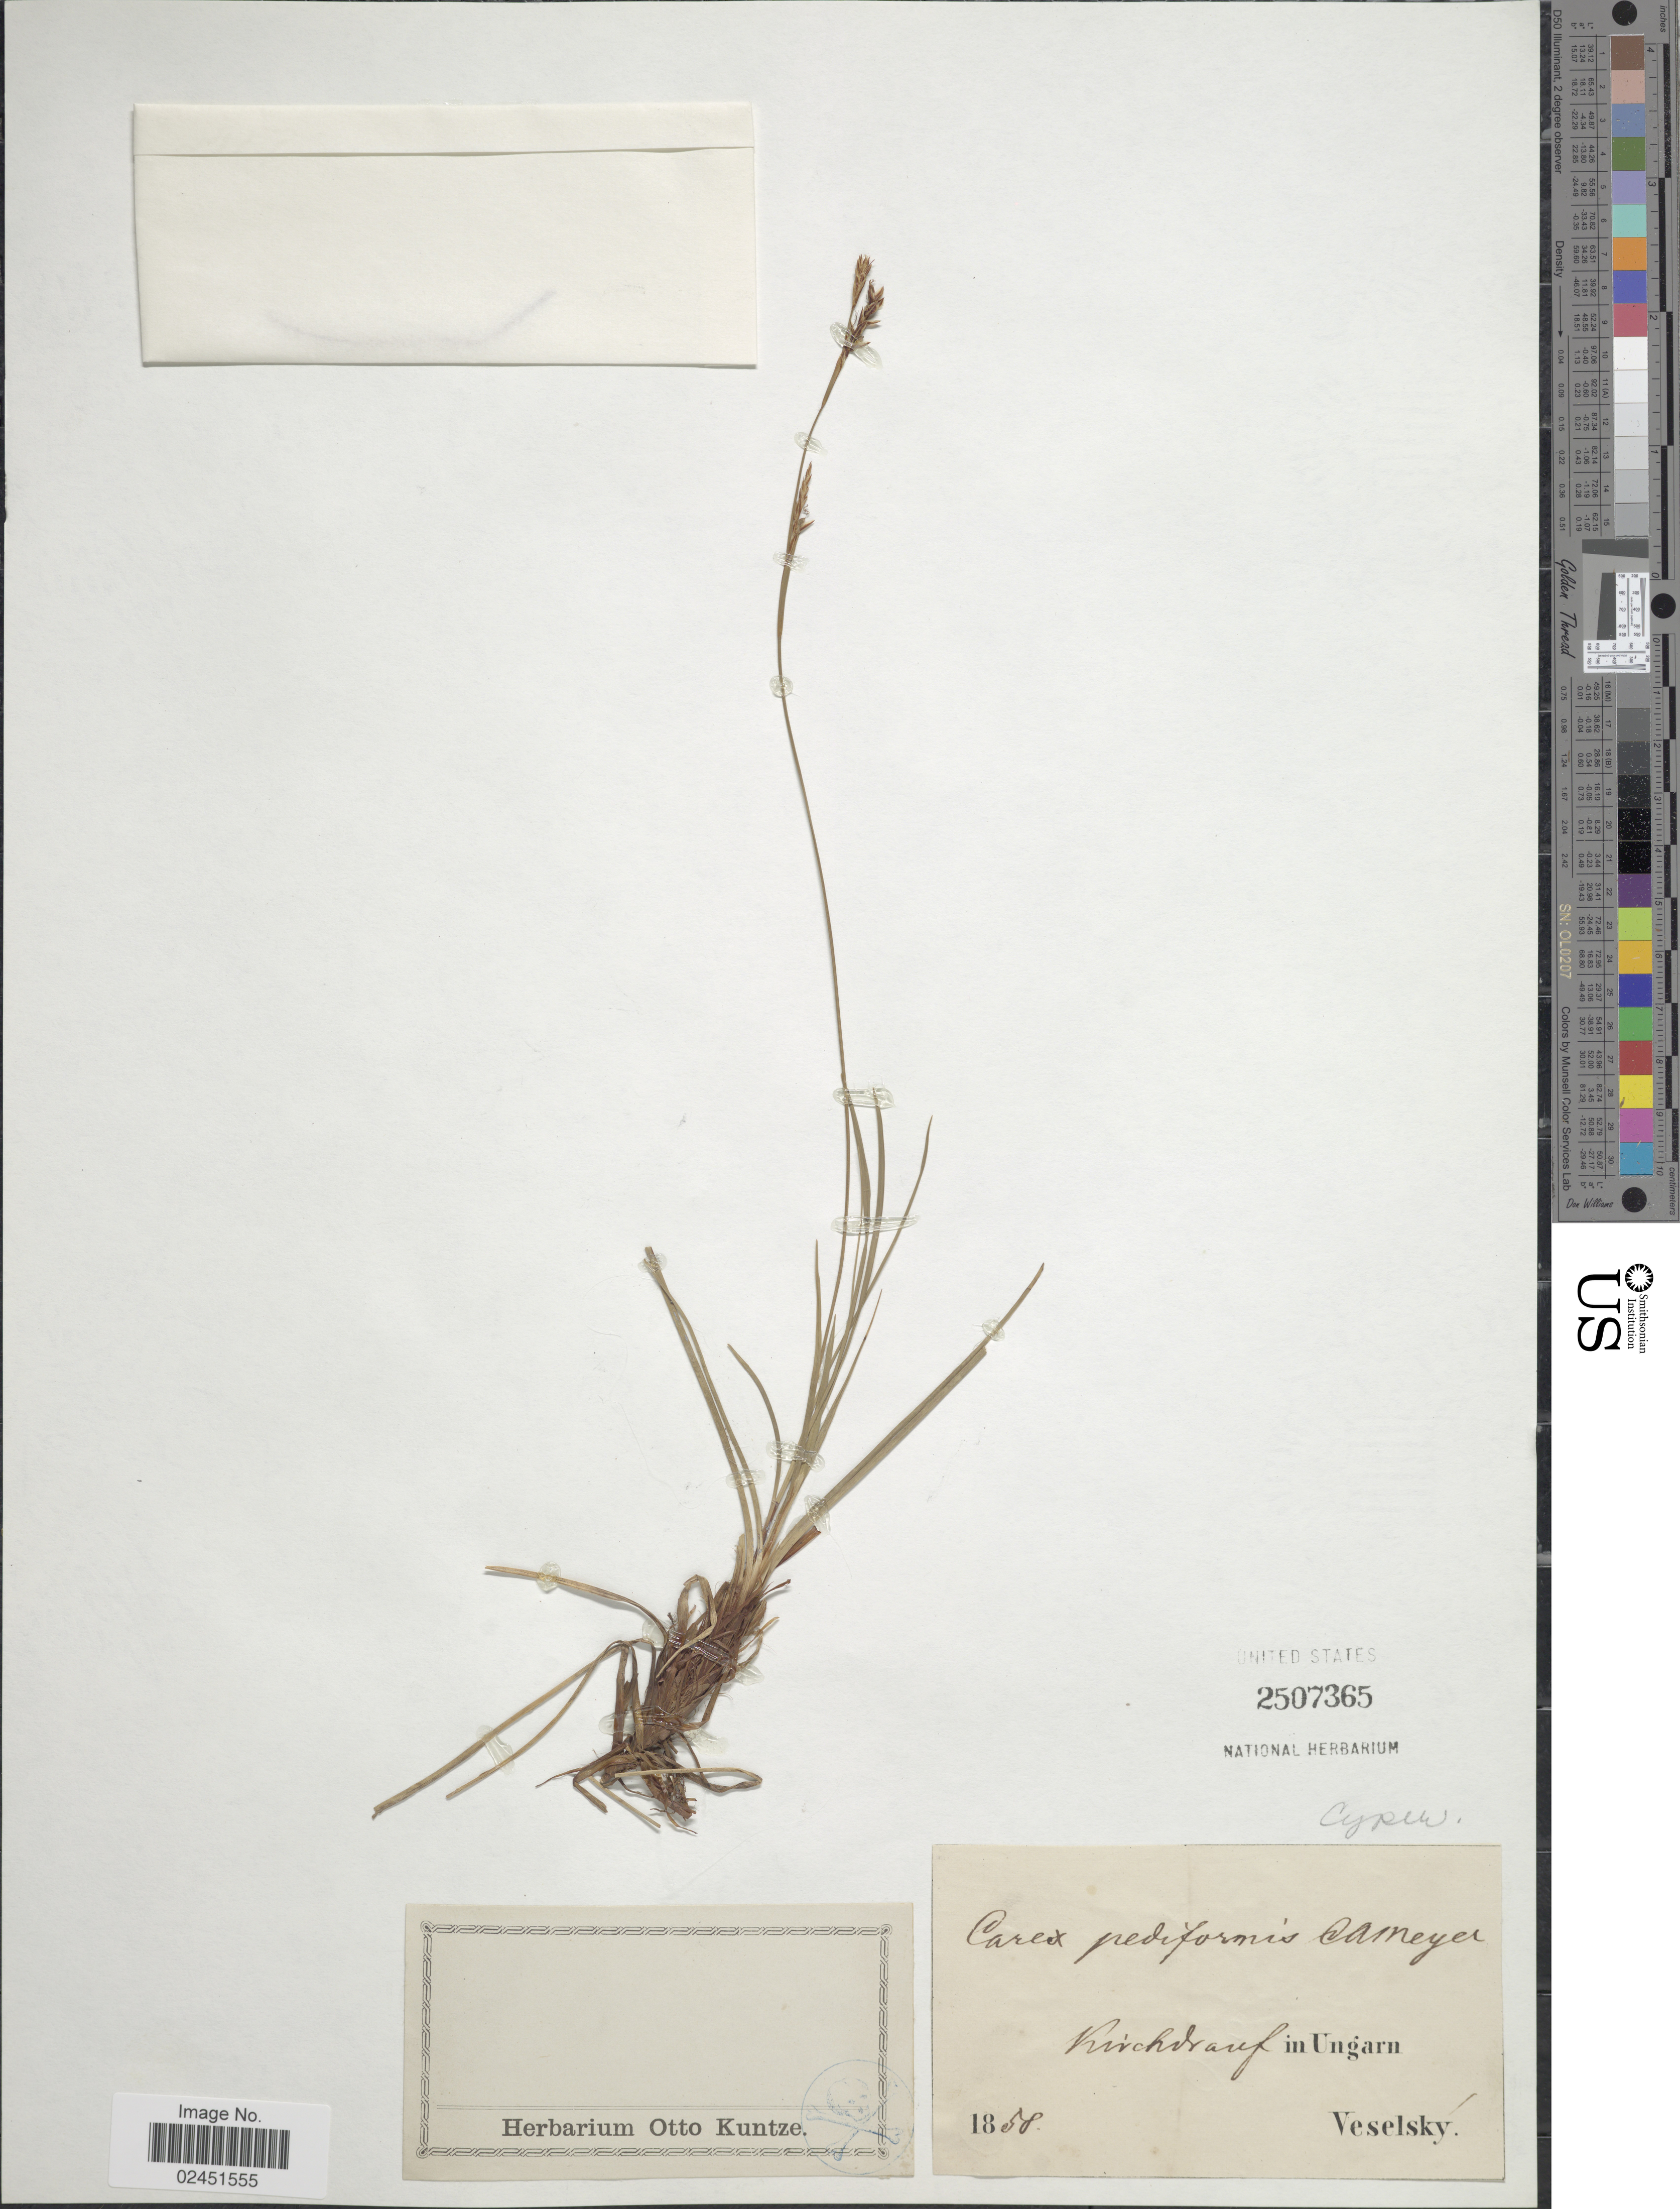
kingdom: Plantae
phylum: Tracheophyta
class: Liliopsida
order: Poales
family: Cyperaceae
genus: Carex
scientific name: Carex appropinquata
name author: Schumach.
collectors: Veselsky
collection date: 1858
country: Hungary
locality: Kirchdrauf in Ungarn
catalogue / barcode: US 2507365